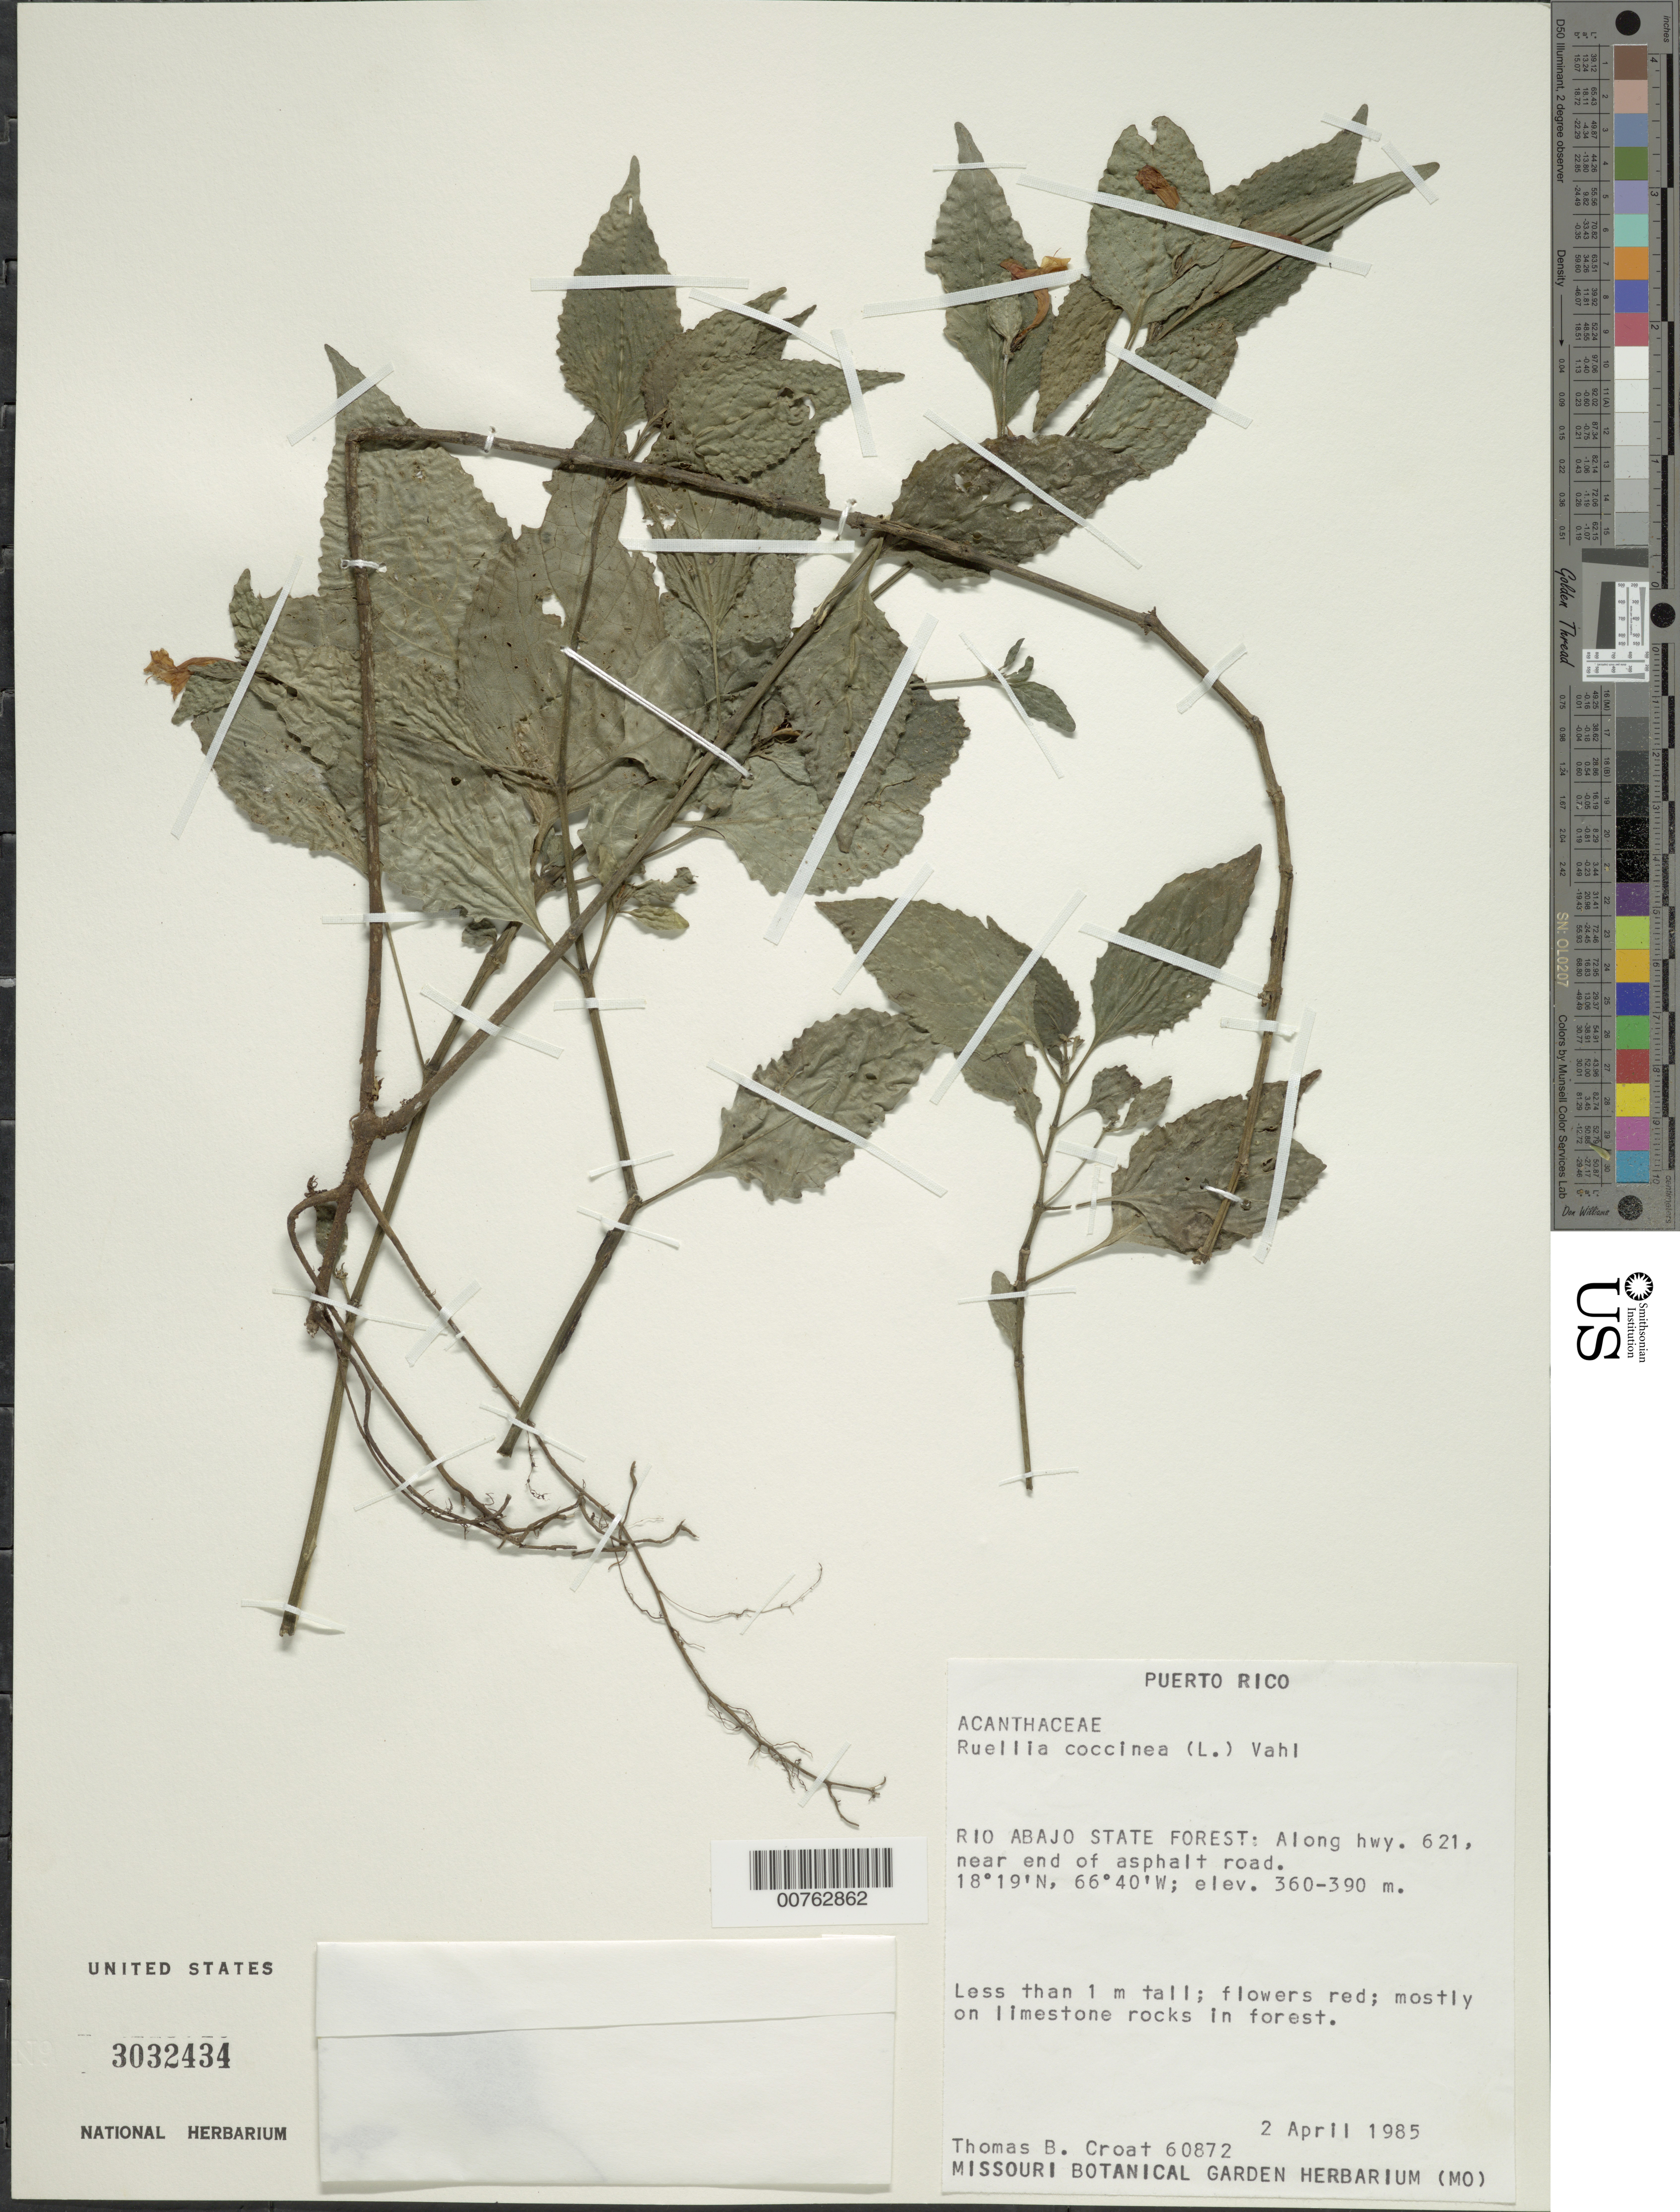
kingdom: Plantae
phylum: Tracheophyta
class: Magnoliopsida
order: Lamiales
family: Acanthaceae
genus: Ruellia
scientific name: Ruellia coccinea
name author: (L.) Vahl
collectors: T. B. Croat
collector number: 60872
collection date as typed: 02 Apr 1985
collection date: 1985-04-02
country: Puerto Rico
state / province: Arecibo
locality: Río Abajo State Forest: Along Hwy 621, near end of asphalt road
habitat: Mostly on limestone rocks in forest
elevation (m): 360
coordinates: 18.31666667, -66.66666667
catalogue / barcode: US 3032434